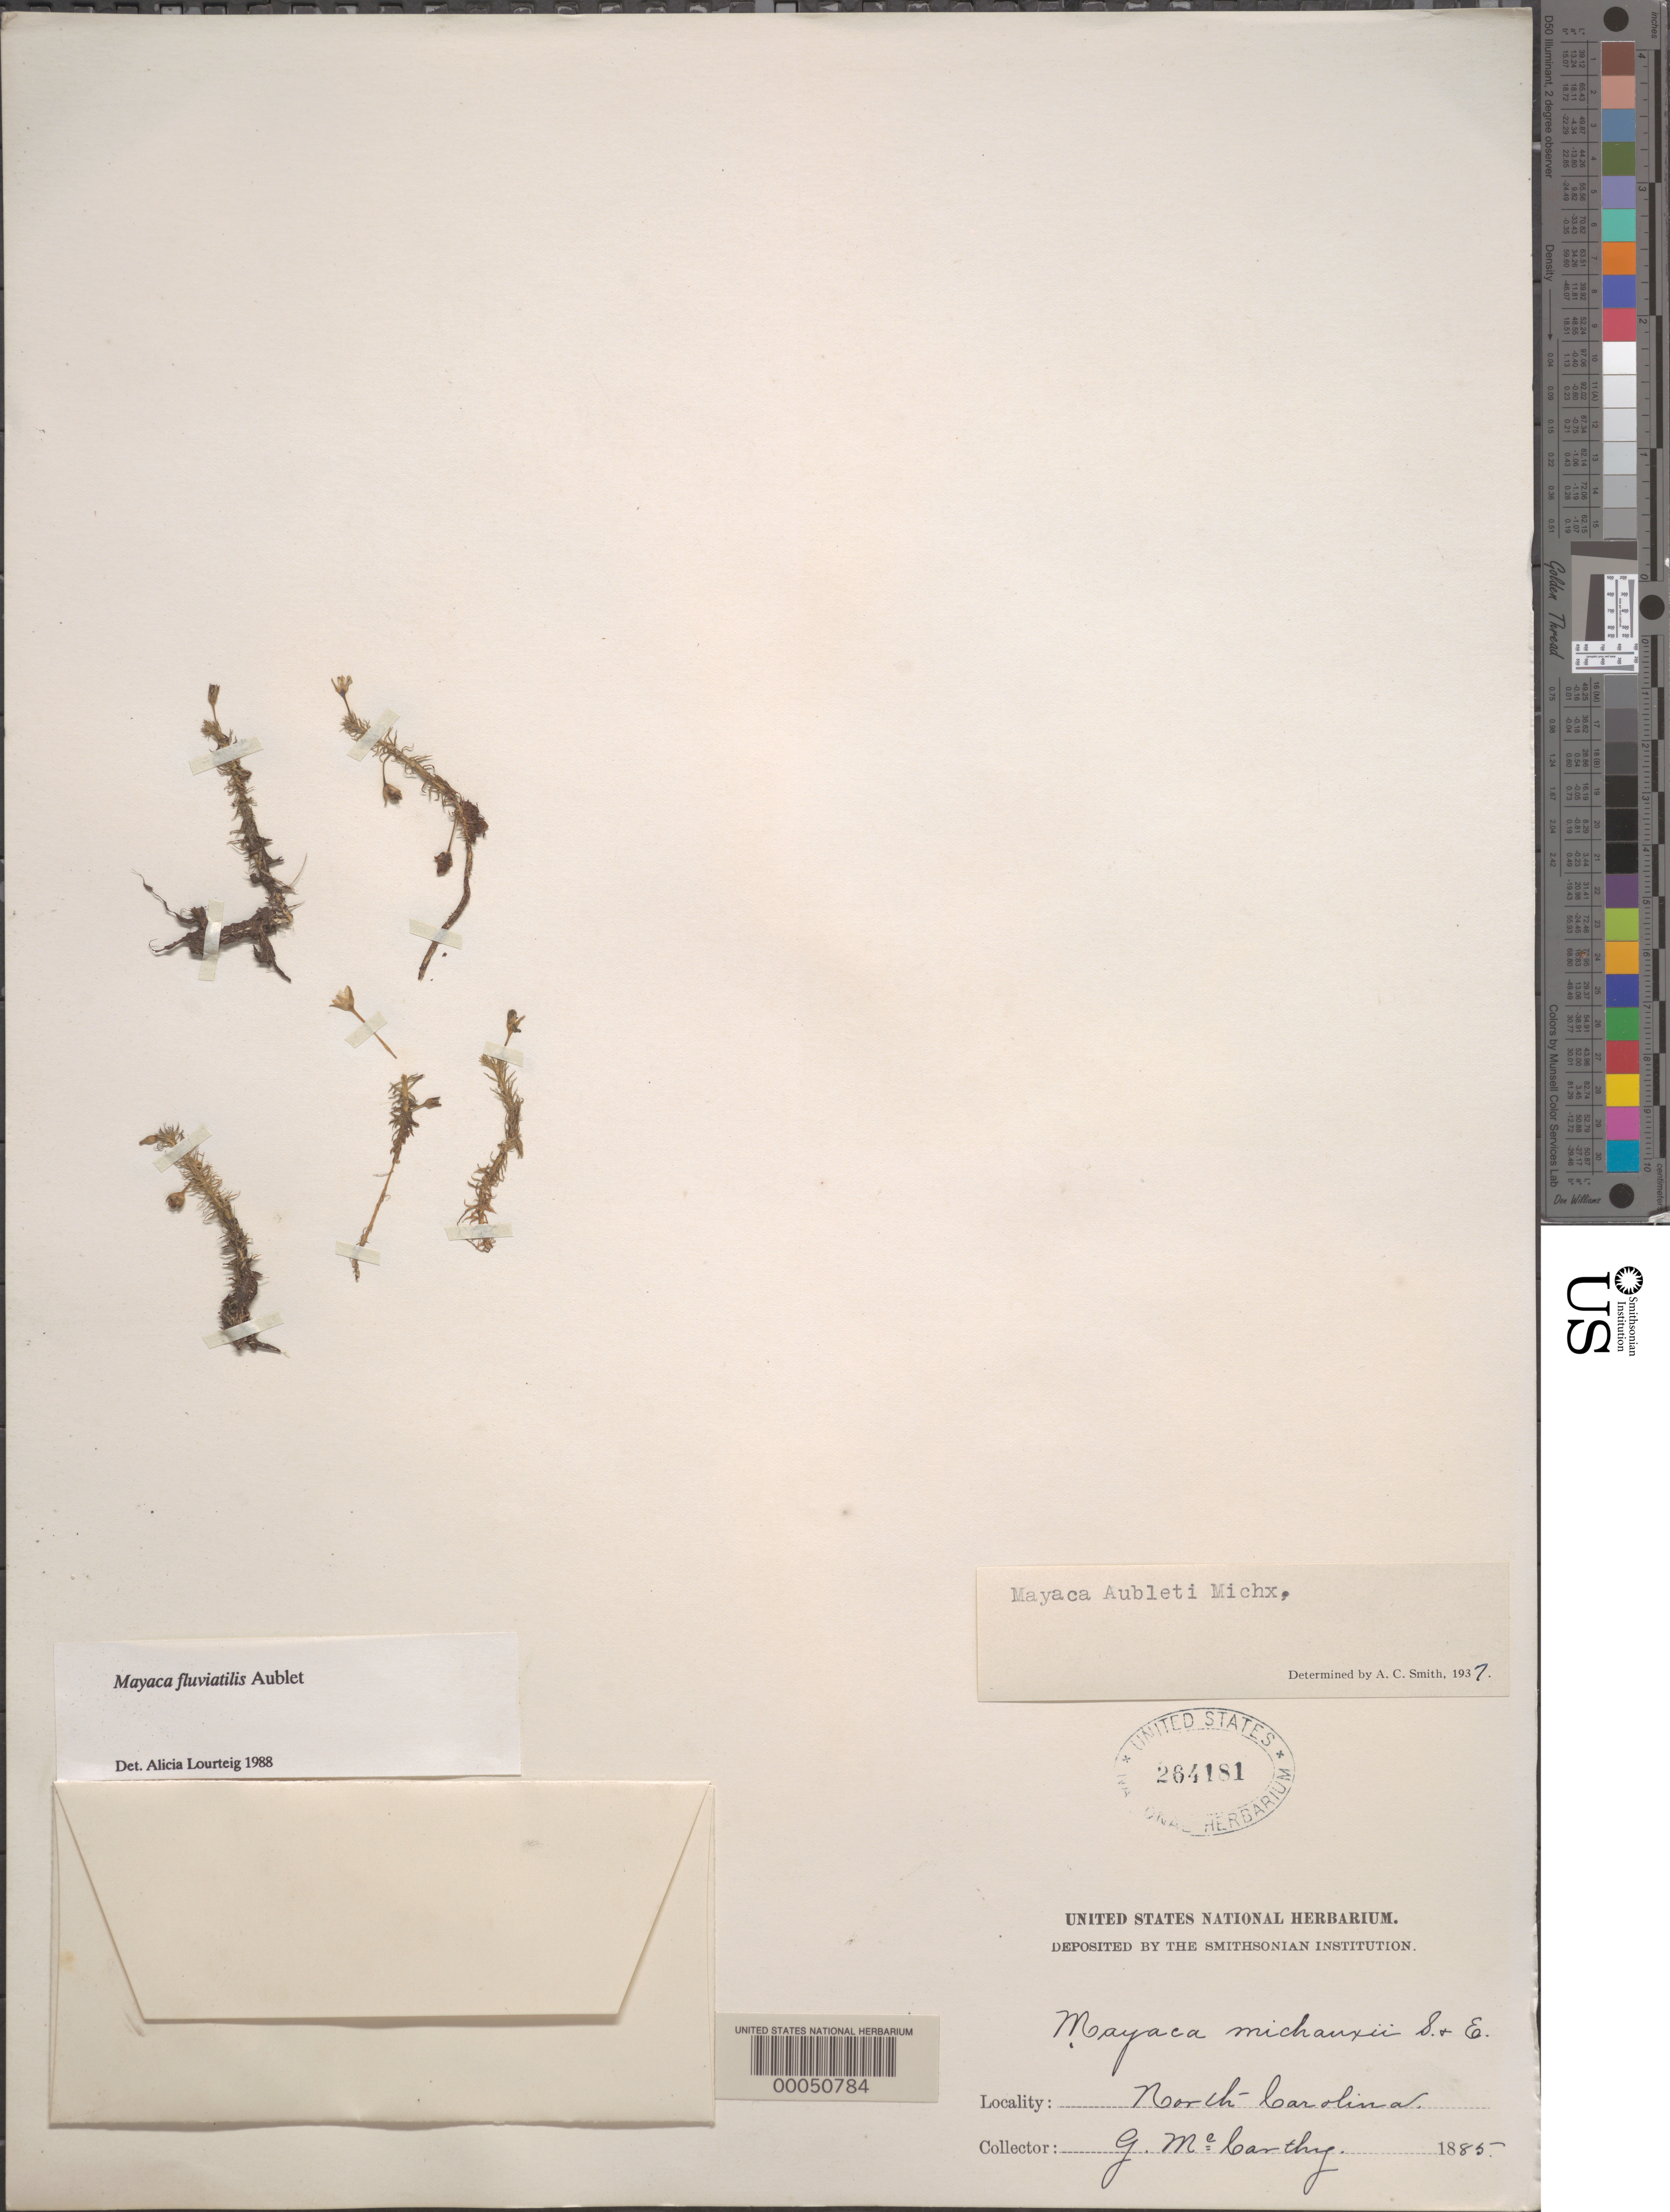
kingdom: Plantae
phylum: Tracheophyta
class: Liliopsida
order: Poales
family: Mayacaceae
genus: Mayaca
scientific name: Mayaca fluviatilis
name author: Aubl.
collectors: G. M. Mccarthy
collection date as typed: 1885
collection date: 1885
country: United States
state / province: North Carolina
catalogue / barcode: US 264181